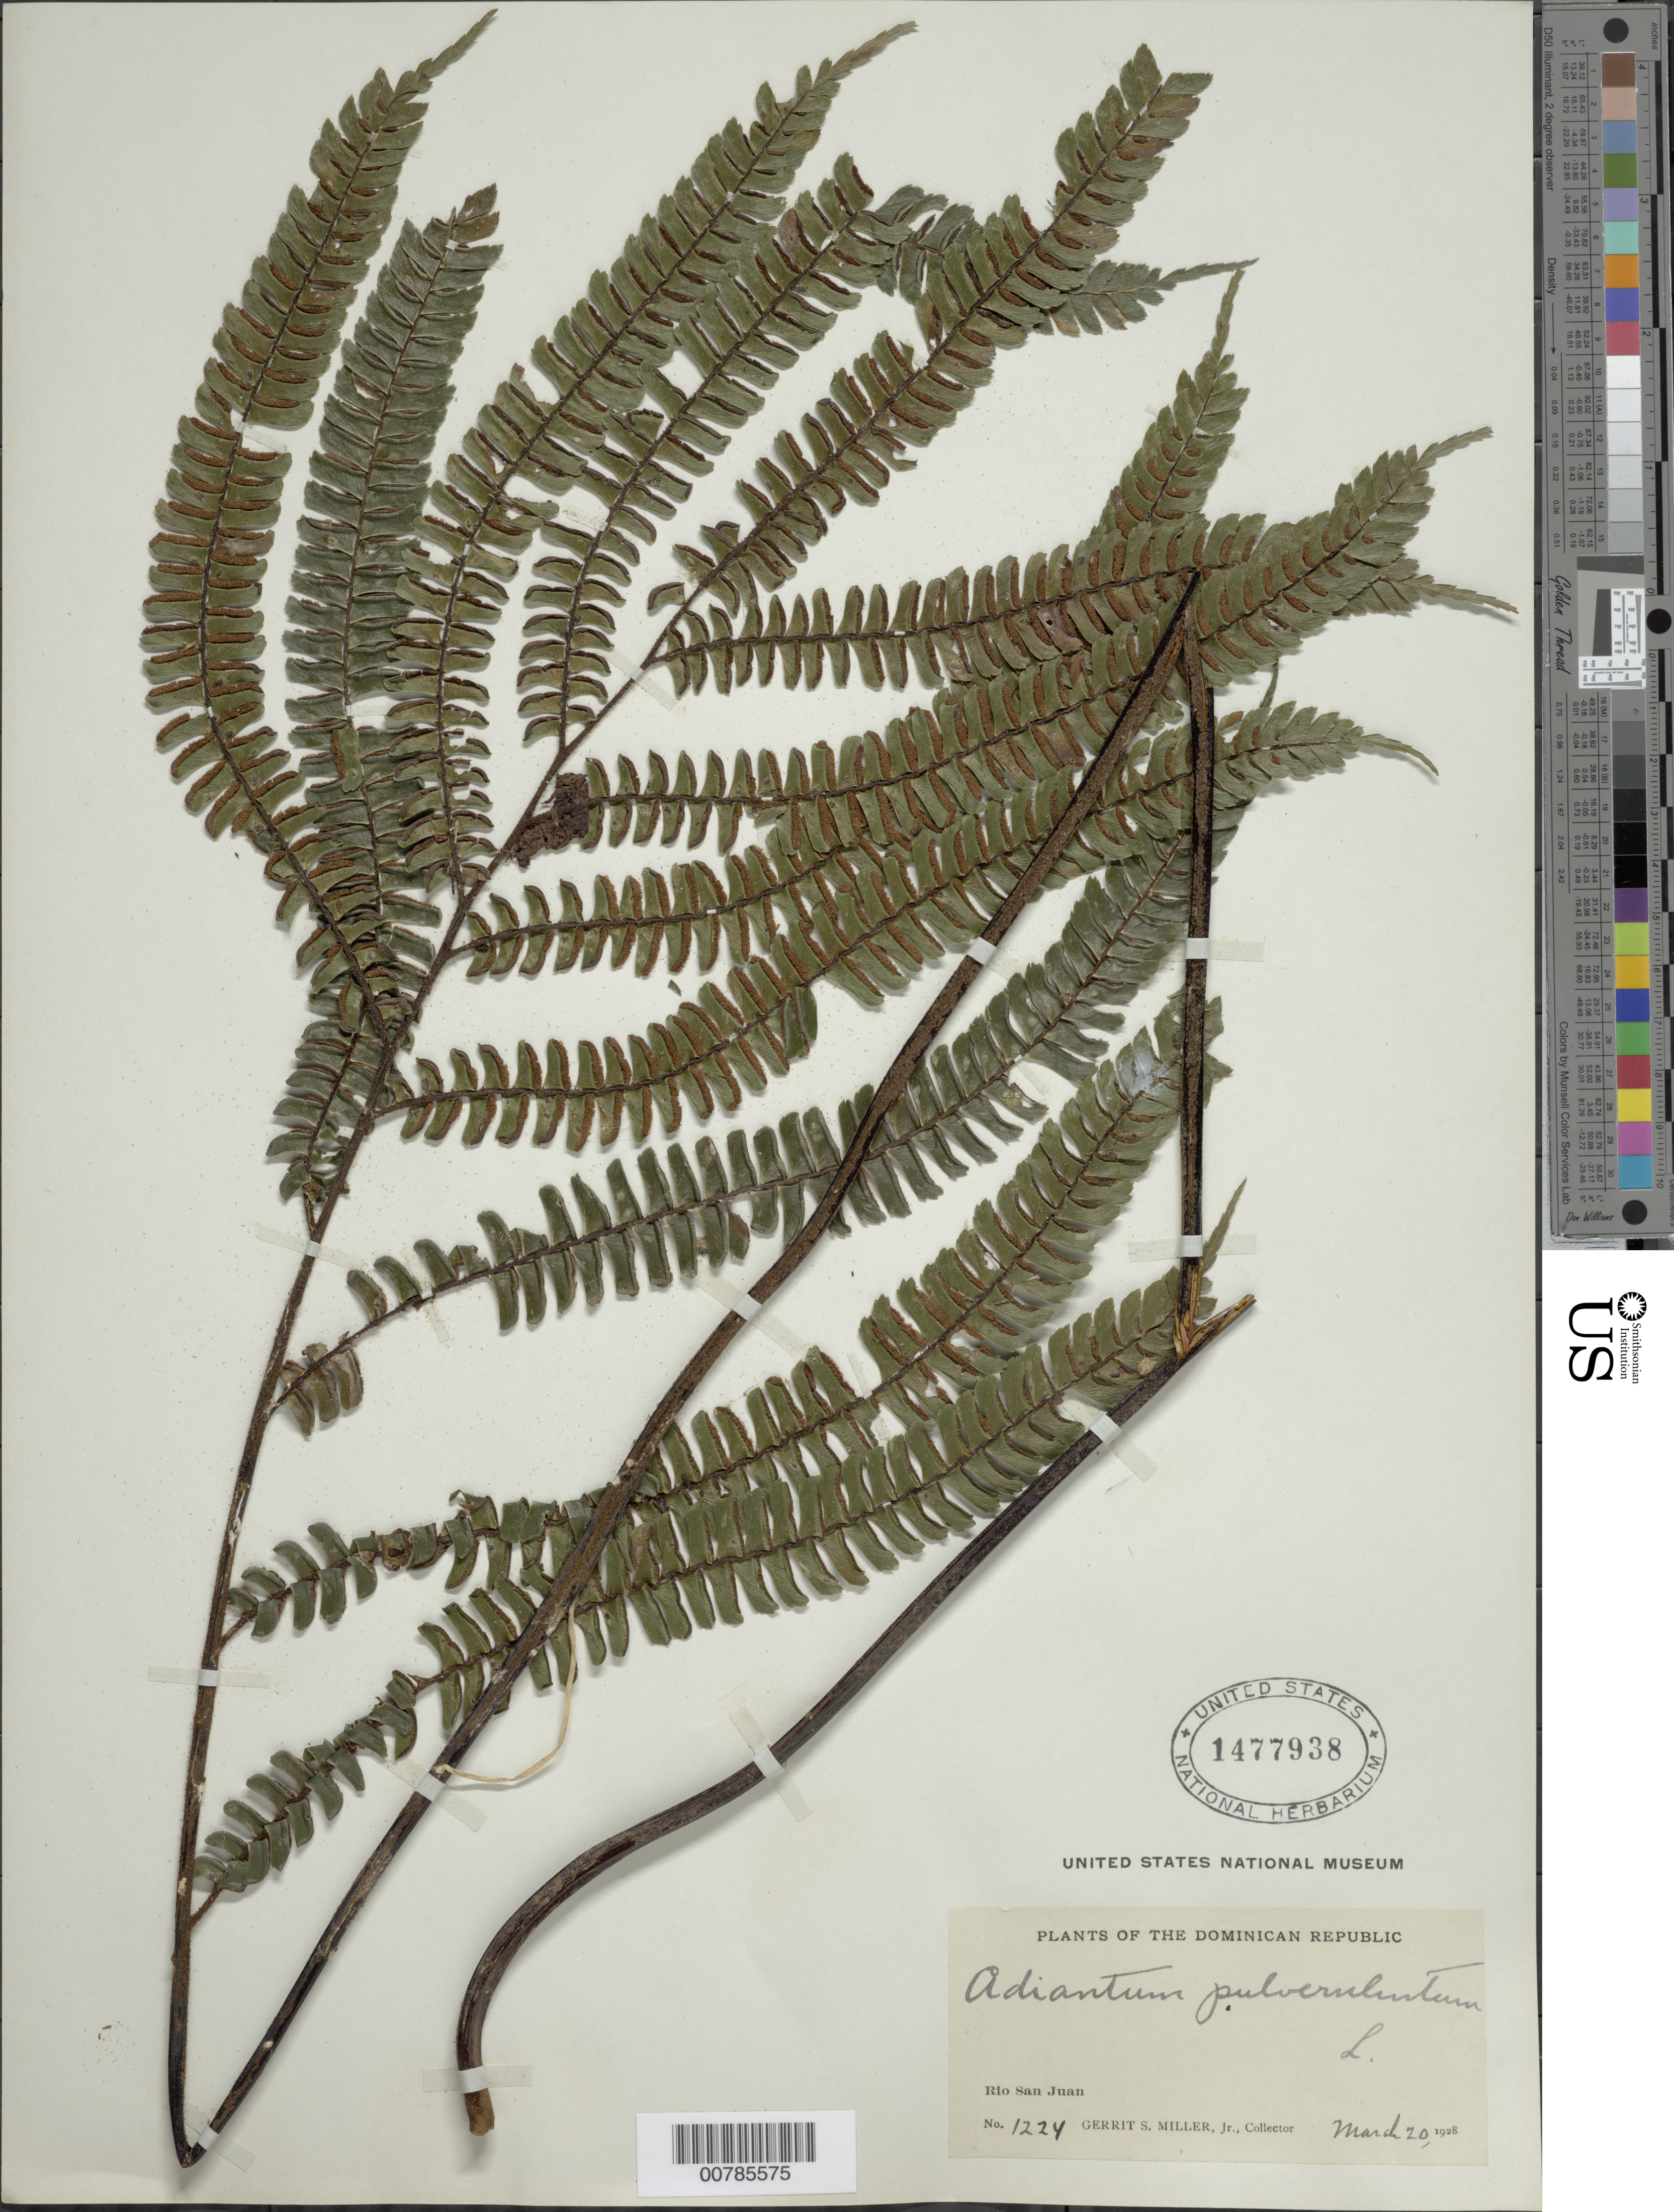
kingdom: Plantae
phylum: Tracheophyta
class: Polypodiopsida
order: Polypodiales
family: Pteridaceae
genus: Adiantum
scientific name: Adiantum pulverulentum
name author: L.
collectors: G. S. Miller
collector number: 1224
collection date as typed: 20 Mar 1928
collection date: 1928-03-20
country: Dominican Republic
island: Hispaniola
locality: Río San Juan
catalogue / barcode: US 1477938